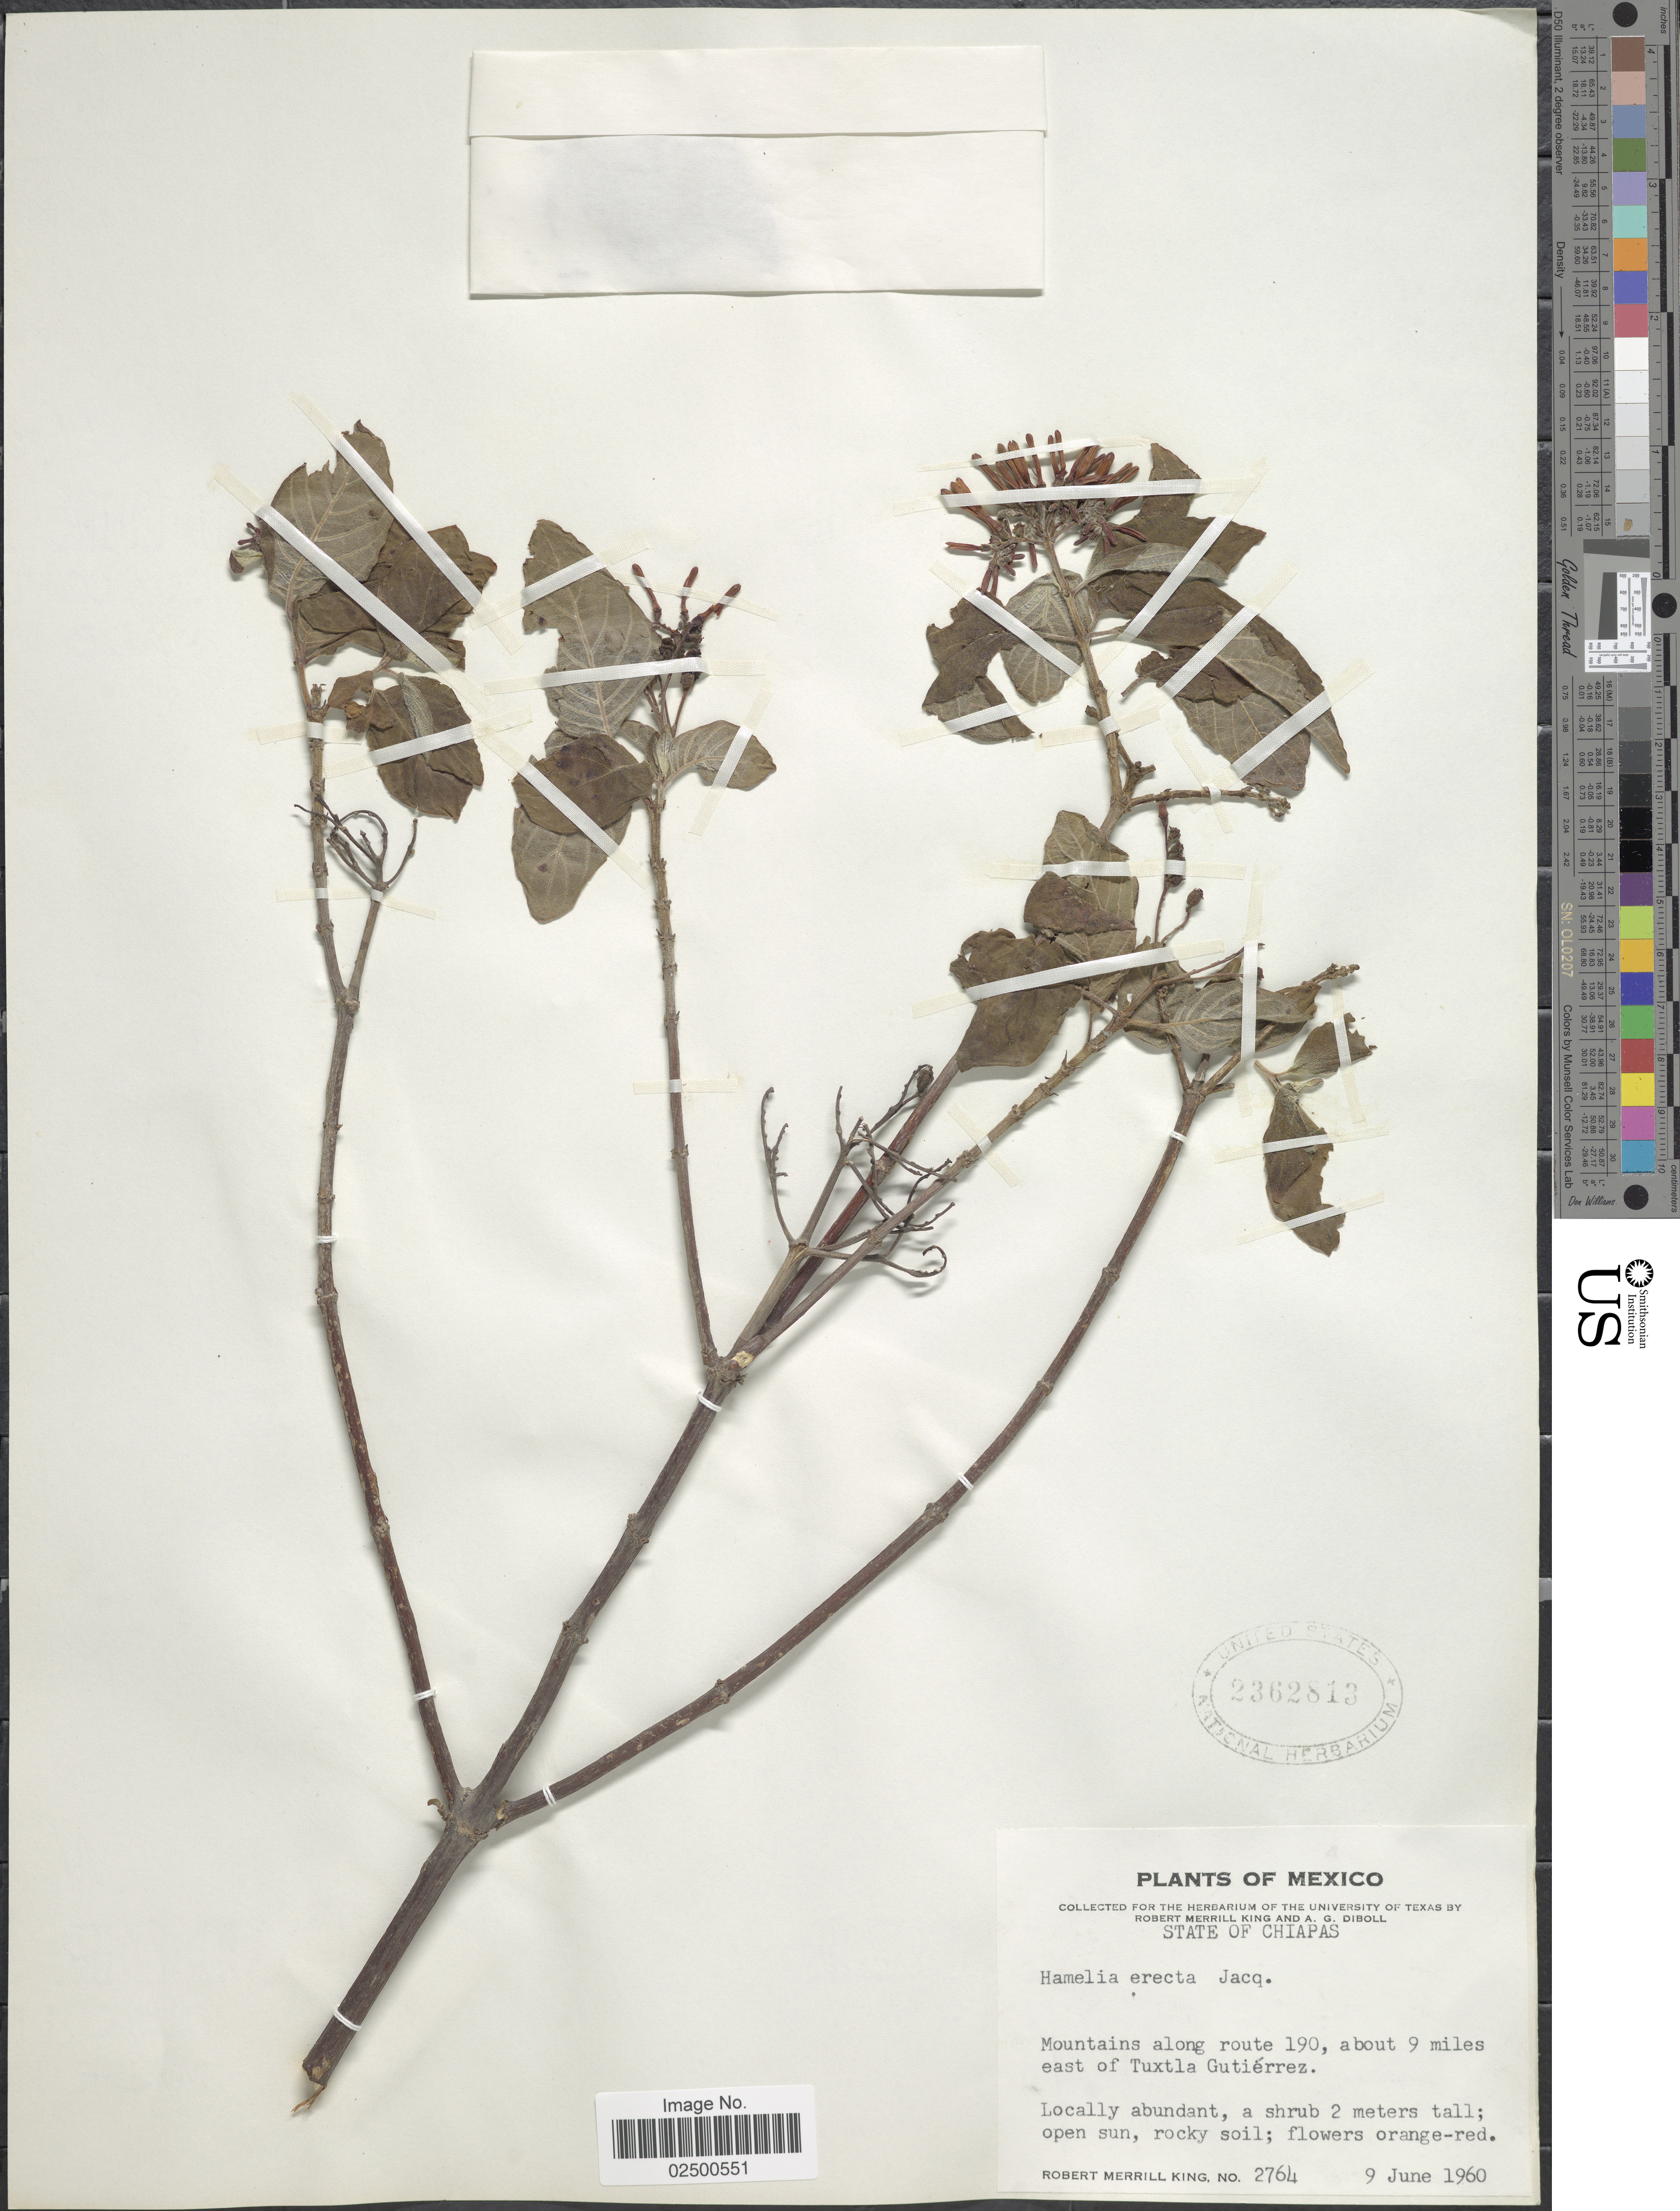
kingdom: Plantae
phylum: Tracheophyta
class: Magnoliopsida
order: Gentianales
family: Rubiaceae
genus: Hamelia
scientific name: Hamelia erecta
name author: Jacq.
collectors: R. M. King & A. Diboll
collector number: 2764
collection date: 1960-06-09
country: Mexico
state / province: Chiapas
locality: State of Chiapas, Mountains along route 190, about 9 miles east of Tuxtla Gutierezz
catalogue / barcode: US 2362813